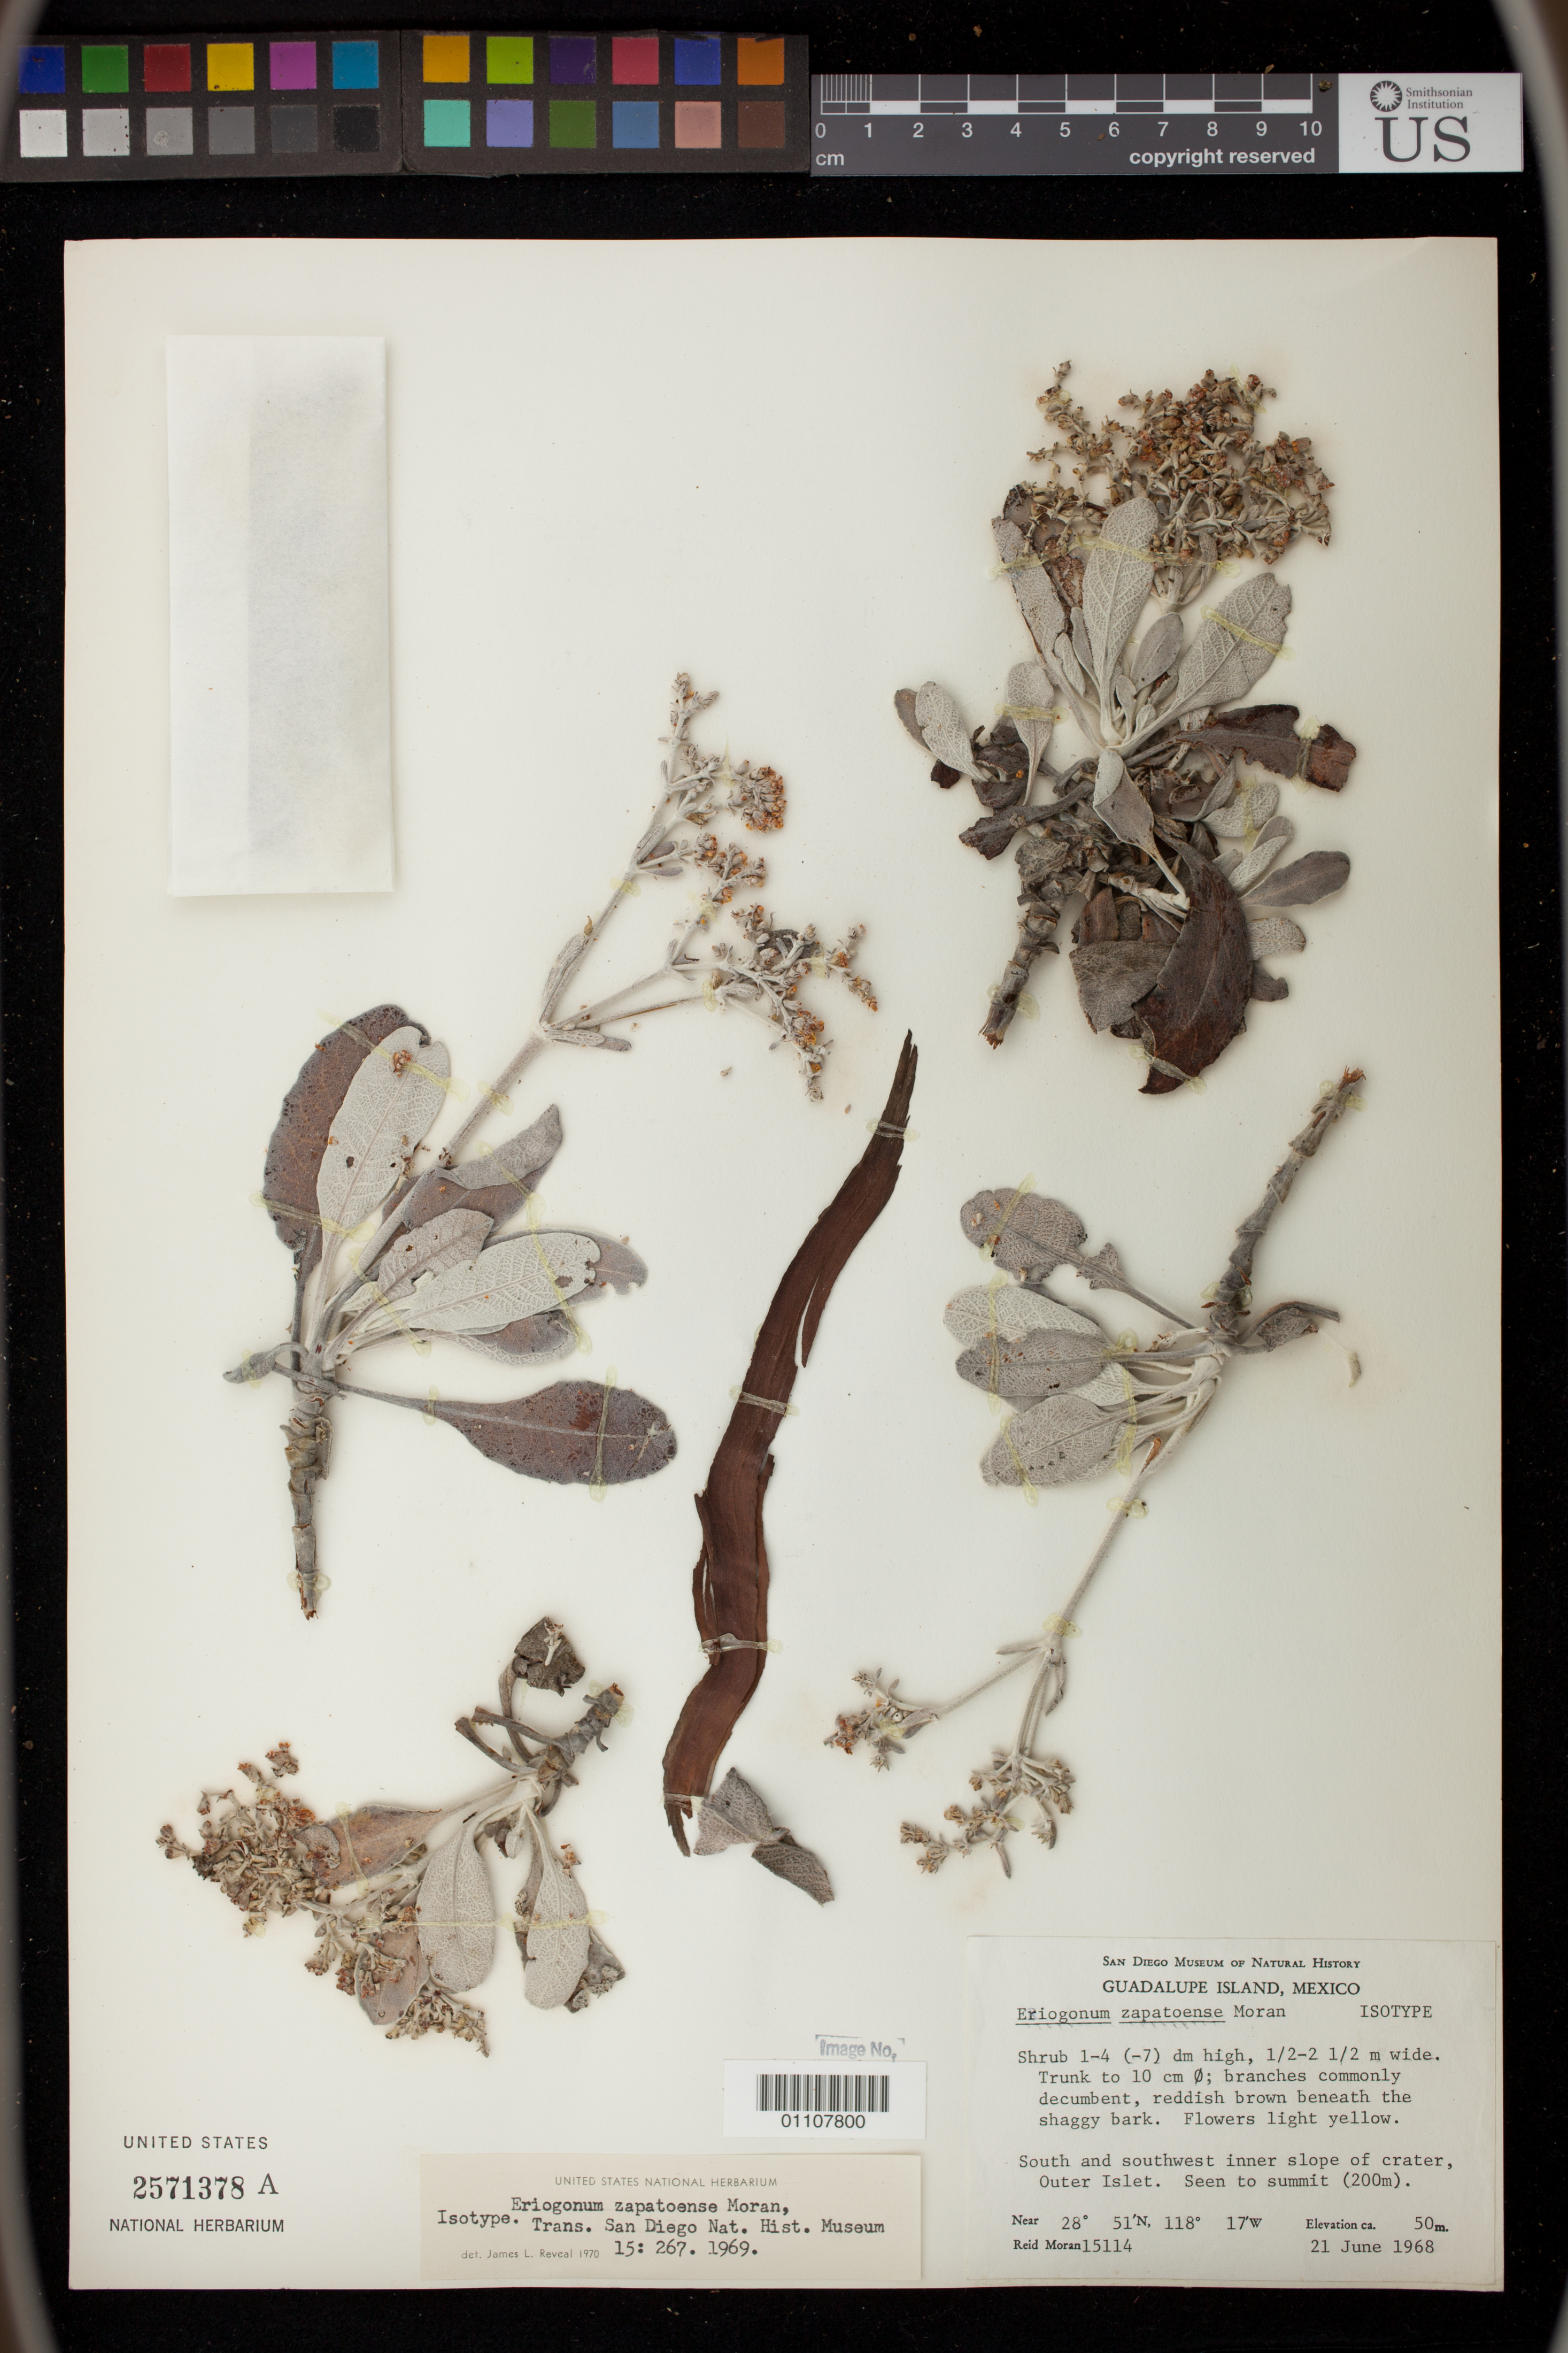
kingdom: Plantae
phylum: Tracheophyta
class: Magnoliopsida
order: Caryophyllales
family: Polygonaceae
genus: Eriogonum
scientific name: Eriogonum zapatoense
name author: Moran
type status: Isotype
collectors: R. Morán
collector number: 15114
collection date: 1968-06-21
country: Mexico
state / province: Baja California Norte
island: Guadalupe Island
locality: Guadalupe Island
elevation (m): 50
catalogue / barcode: US 2571378